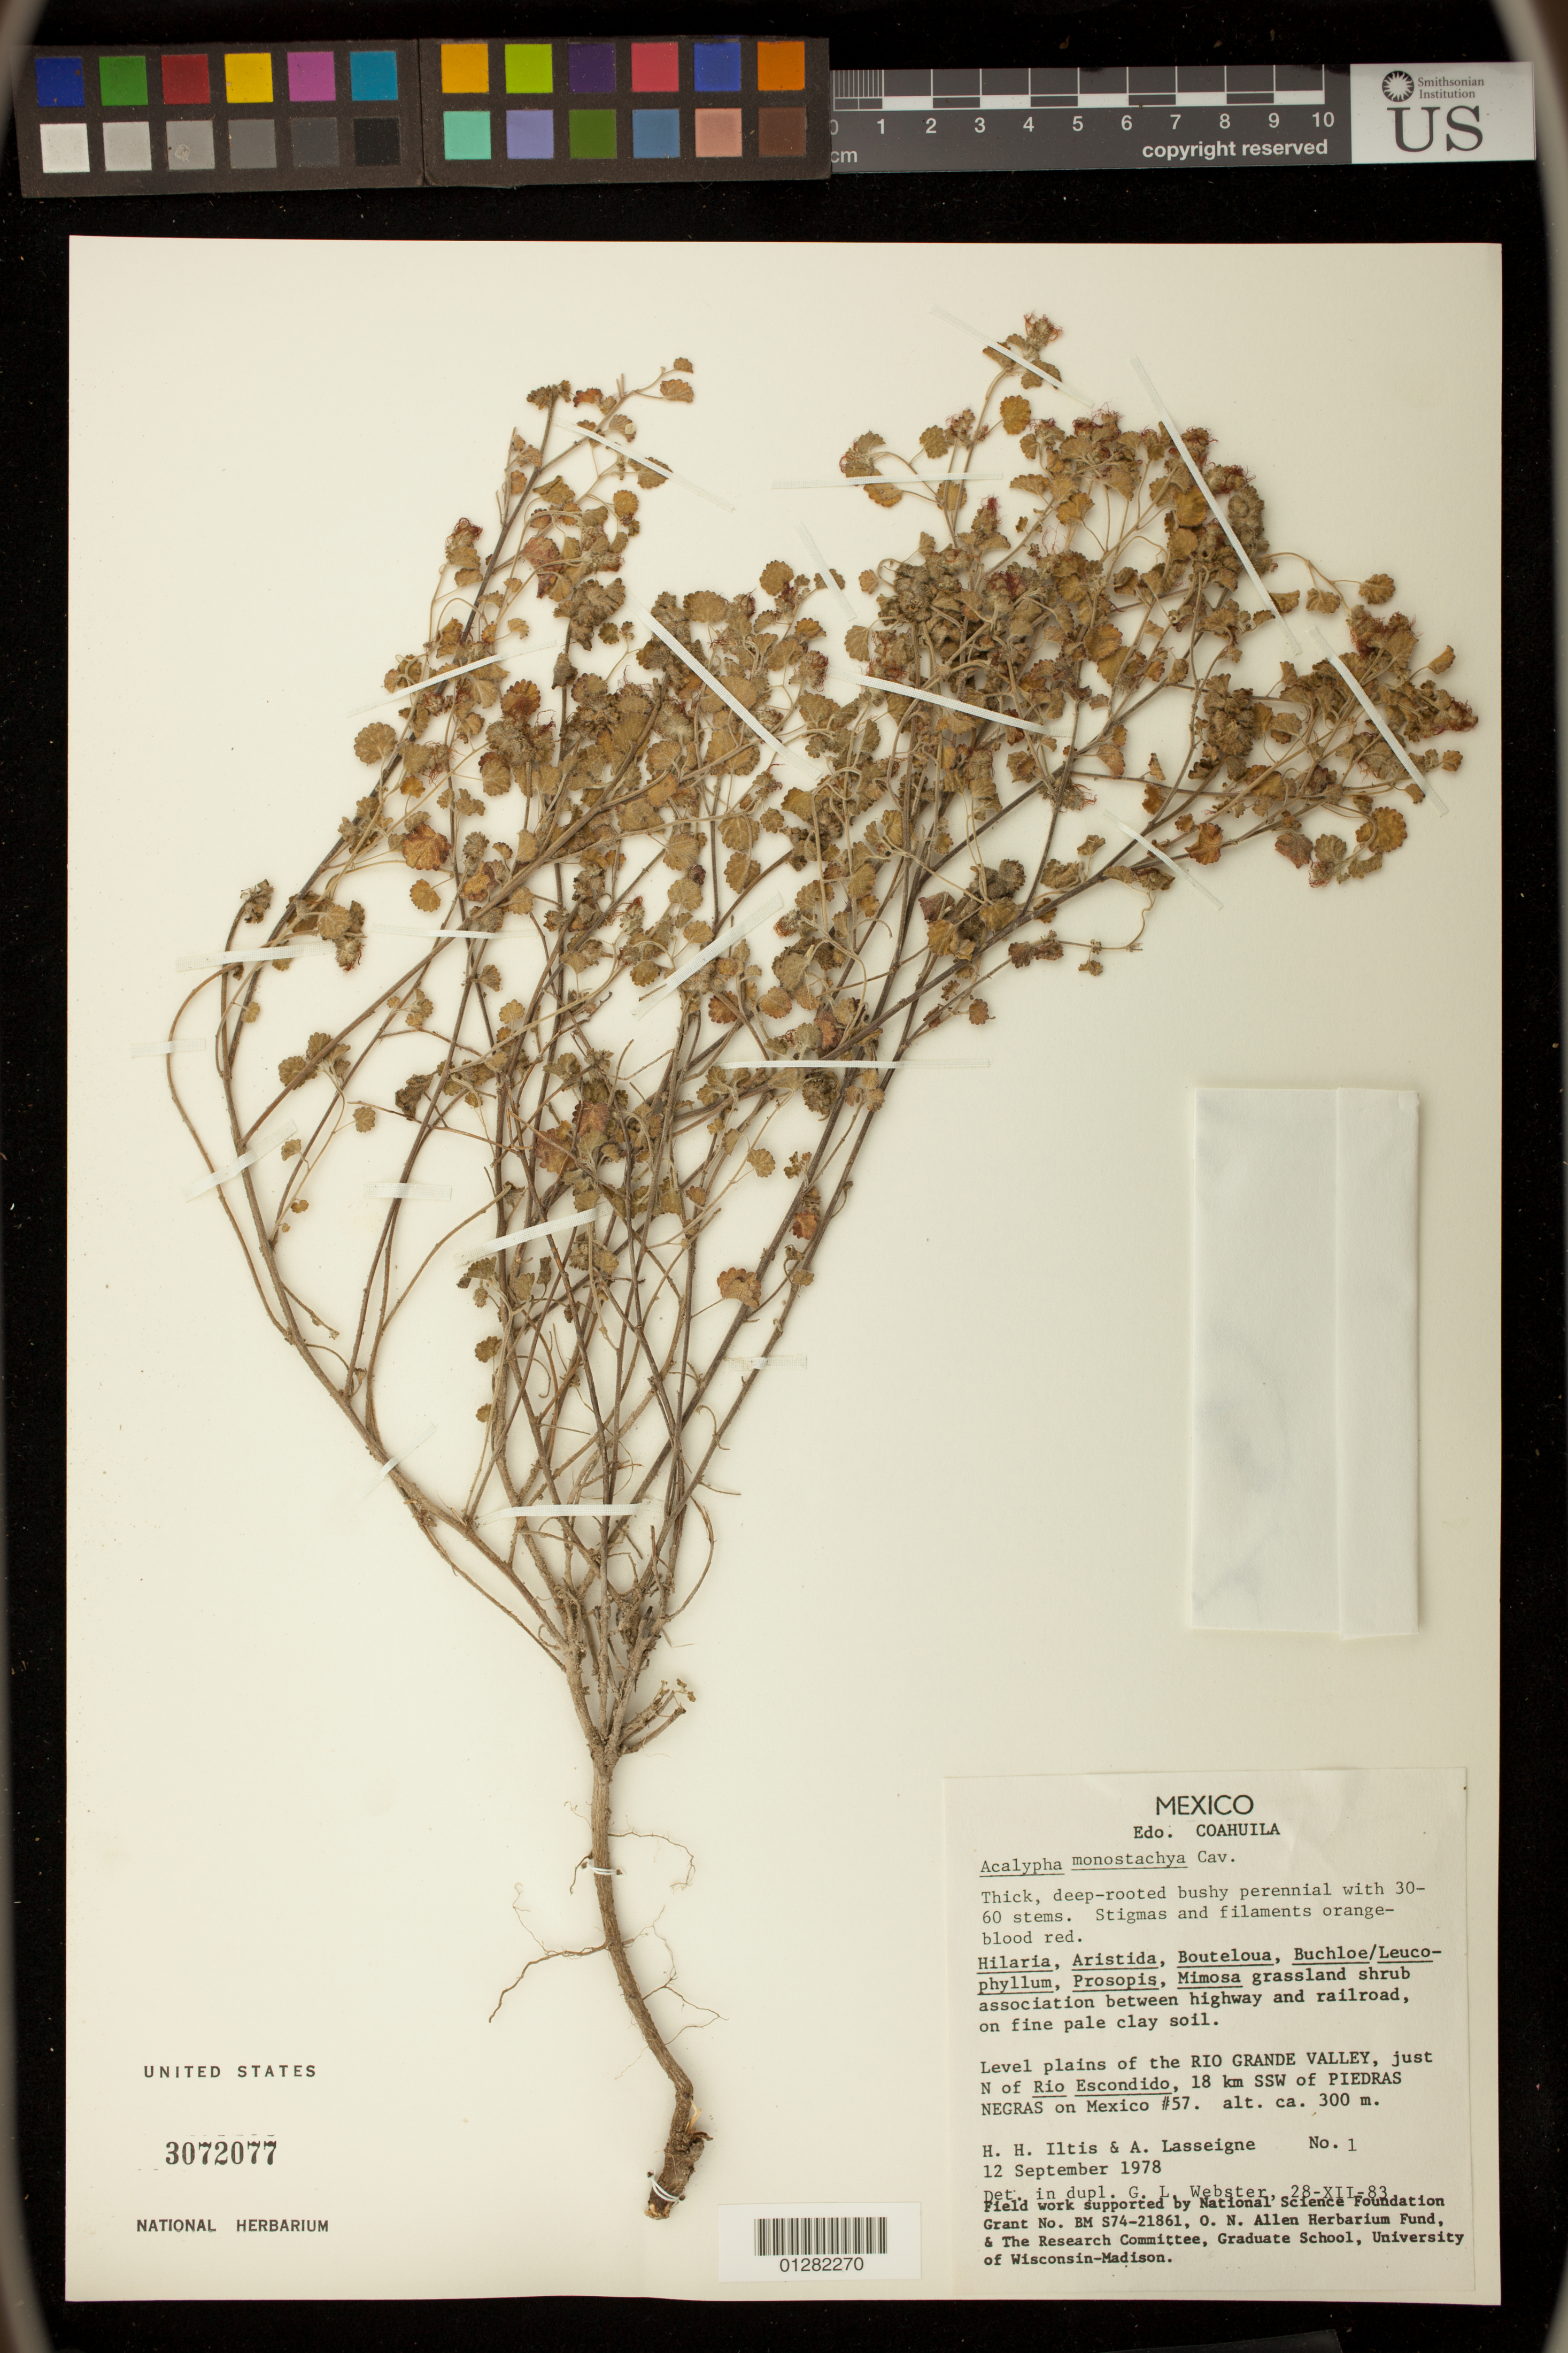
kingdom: Plantae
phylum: Tracheophyta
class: Magnoliopsida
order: Malpighiales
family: Euphorbiaceae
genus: Acalypha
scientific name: Acalypha monostachya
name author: Cav.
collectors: E. Palmer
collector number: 1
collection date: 1978-09-12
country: Mexico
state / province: Coahuila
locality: Level plains of the Rio Grande Valley, just N of Rio Escondido, 18 km SSW of Piedras Negras on Mexico #57.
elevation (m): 300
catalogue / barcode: US 3072077